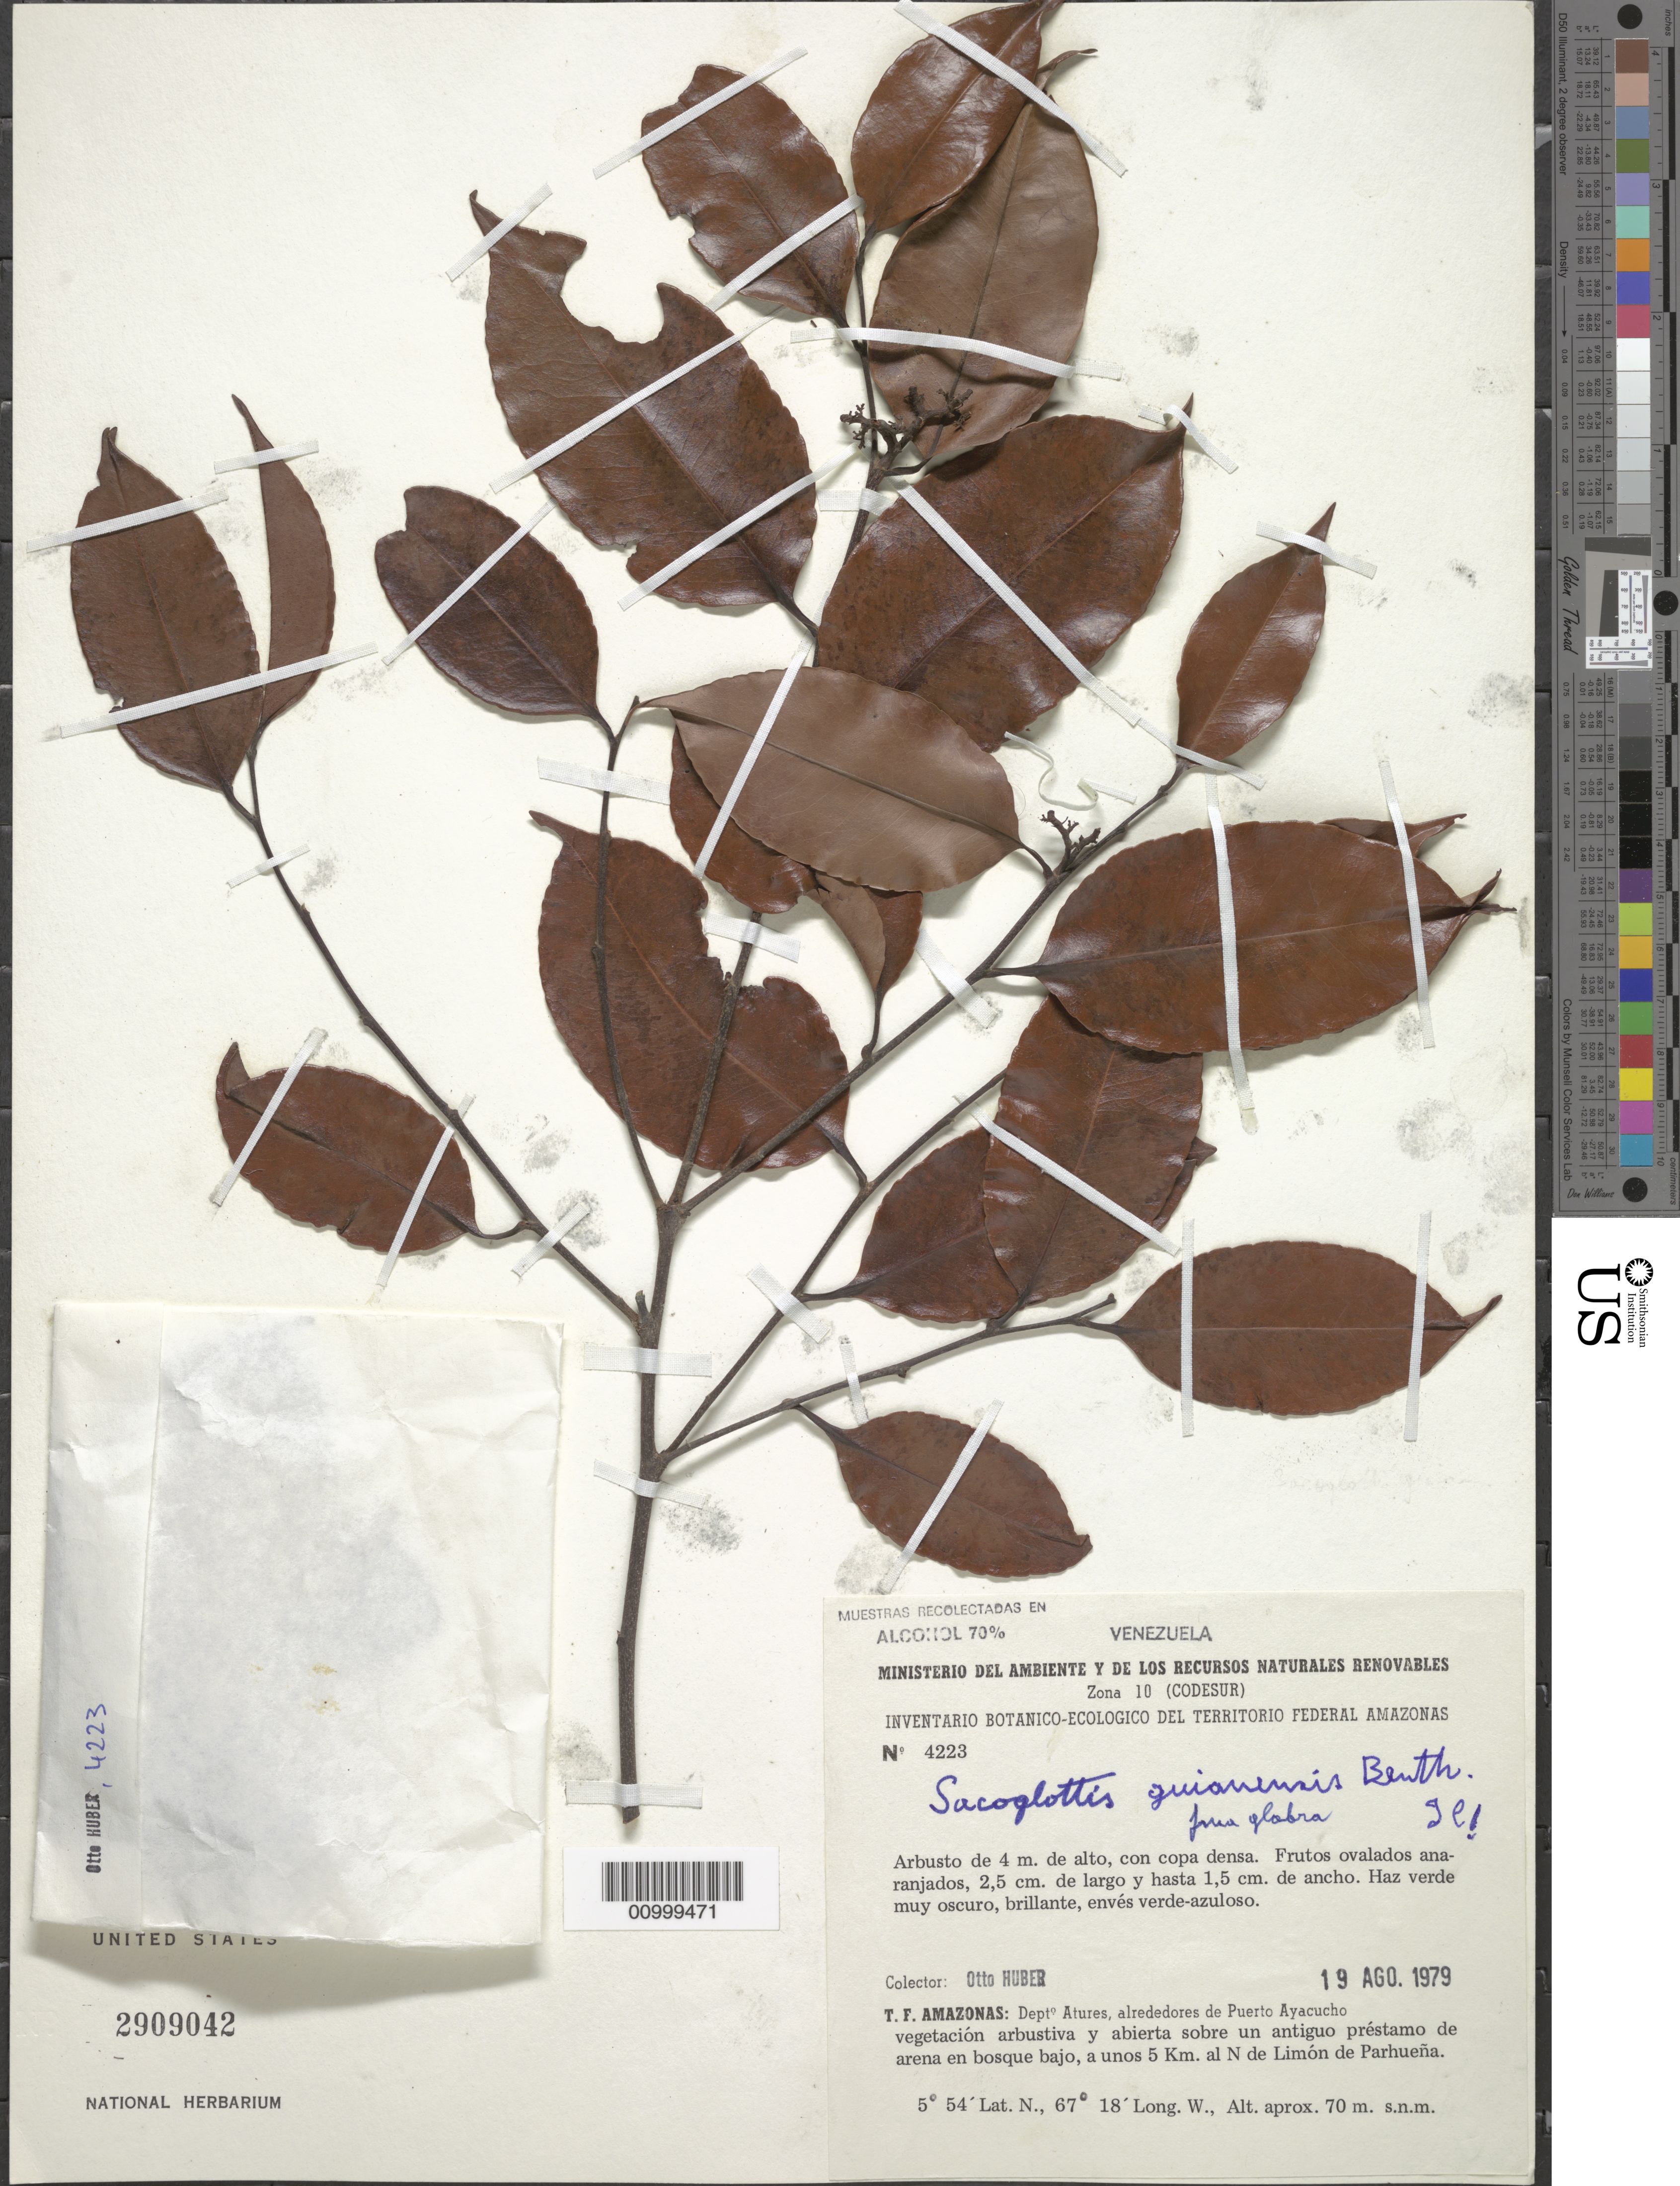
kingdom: Plantae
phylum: Tracheophyta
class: Magnoliopsida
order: Malpighiales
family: Humiriaceae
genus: Sacoglottis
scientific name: Sacoglottis guianensis f. glabra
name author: Benth.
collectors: O. Huber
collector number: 4223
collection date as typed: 19-Aug-79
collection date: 1979-08-19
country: Venezuela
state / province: Amazonas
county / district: Atures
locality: Puerto Ayacucho, 5 km N de Limon de Parhueña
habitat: Vegetación arbustiva y abierta sobre un antiguo prestamo de arena en bosque bajo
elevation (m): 70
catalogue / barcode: US 2909042